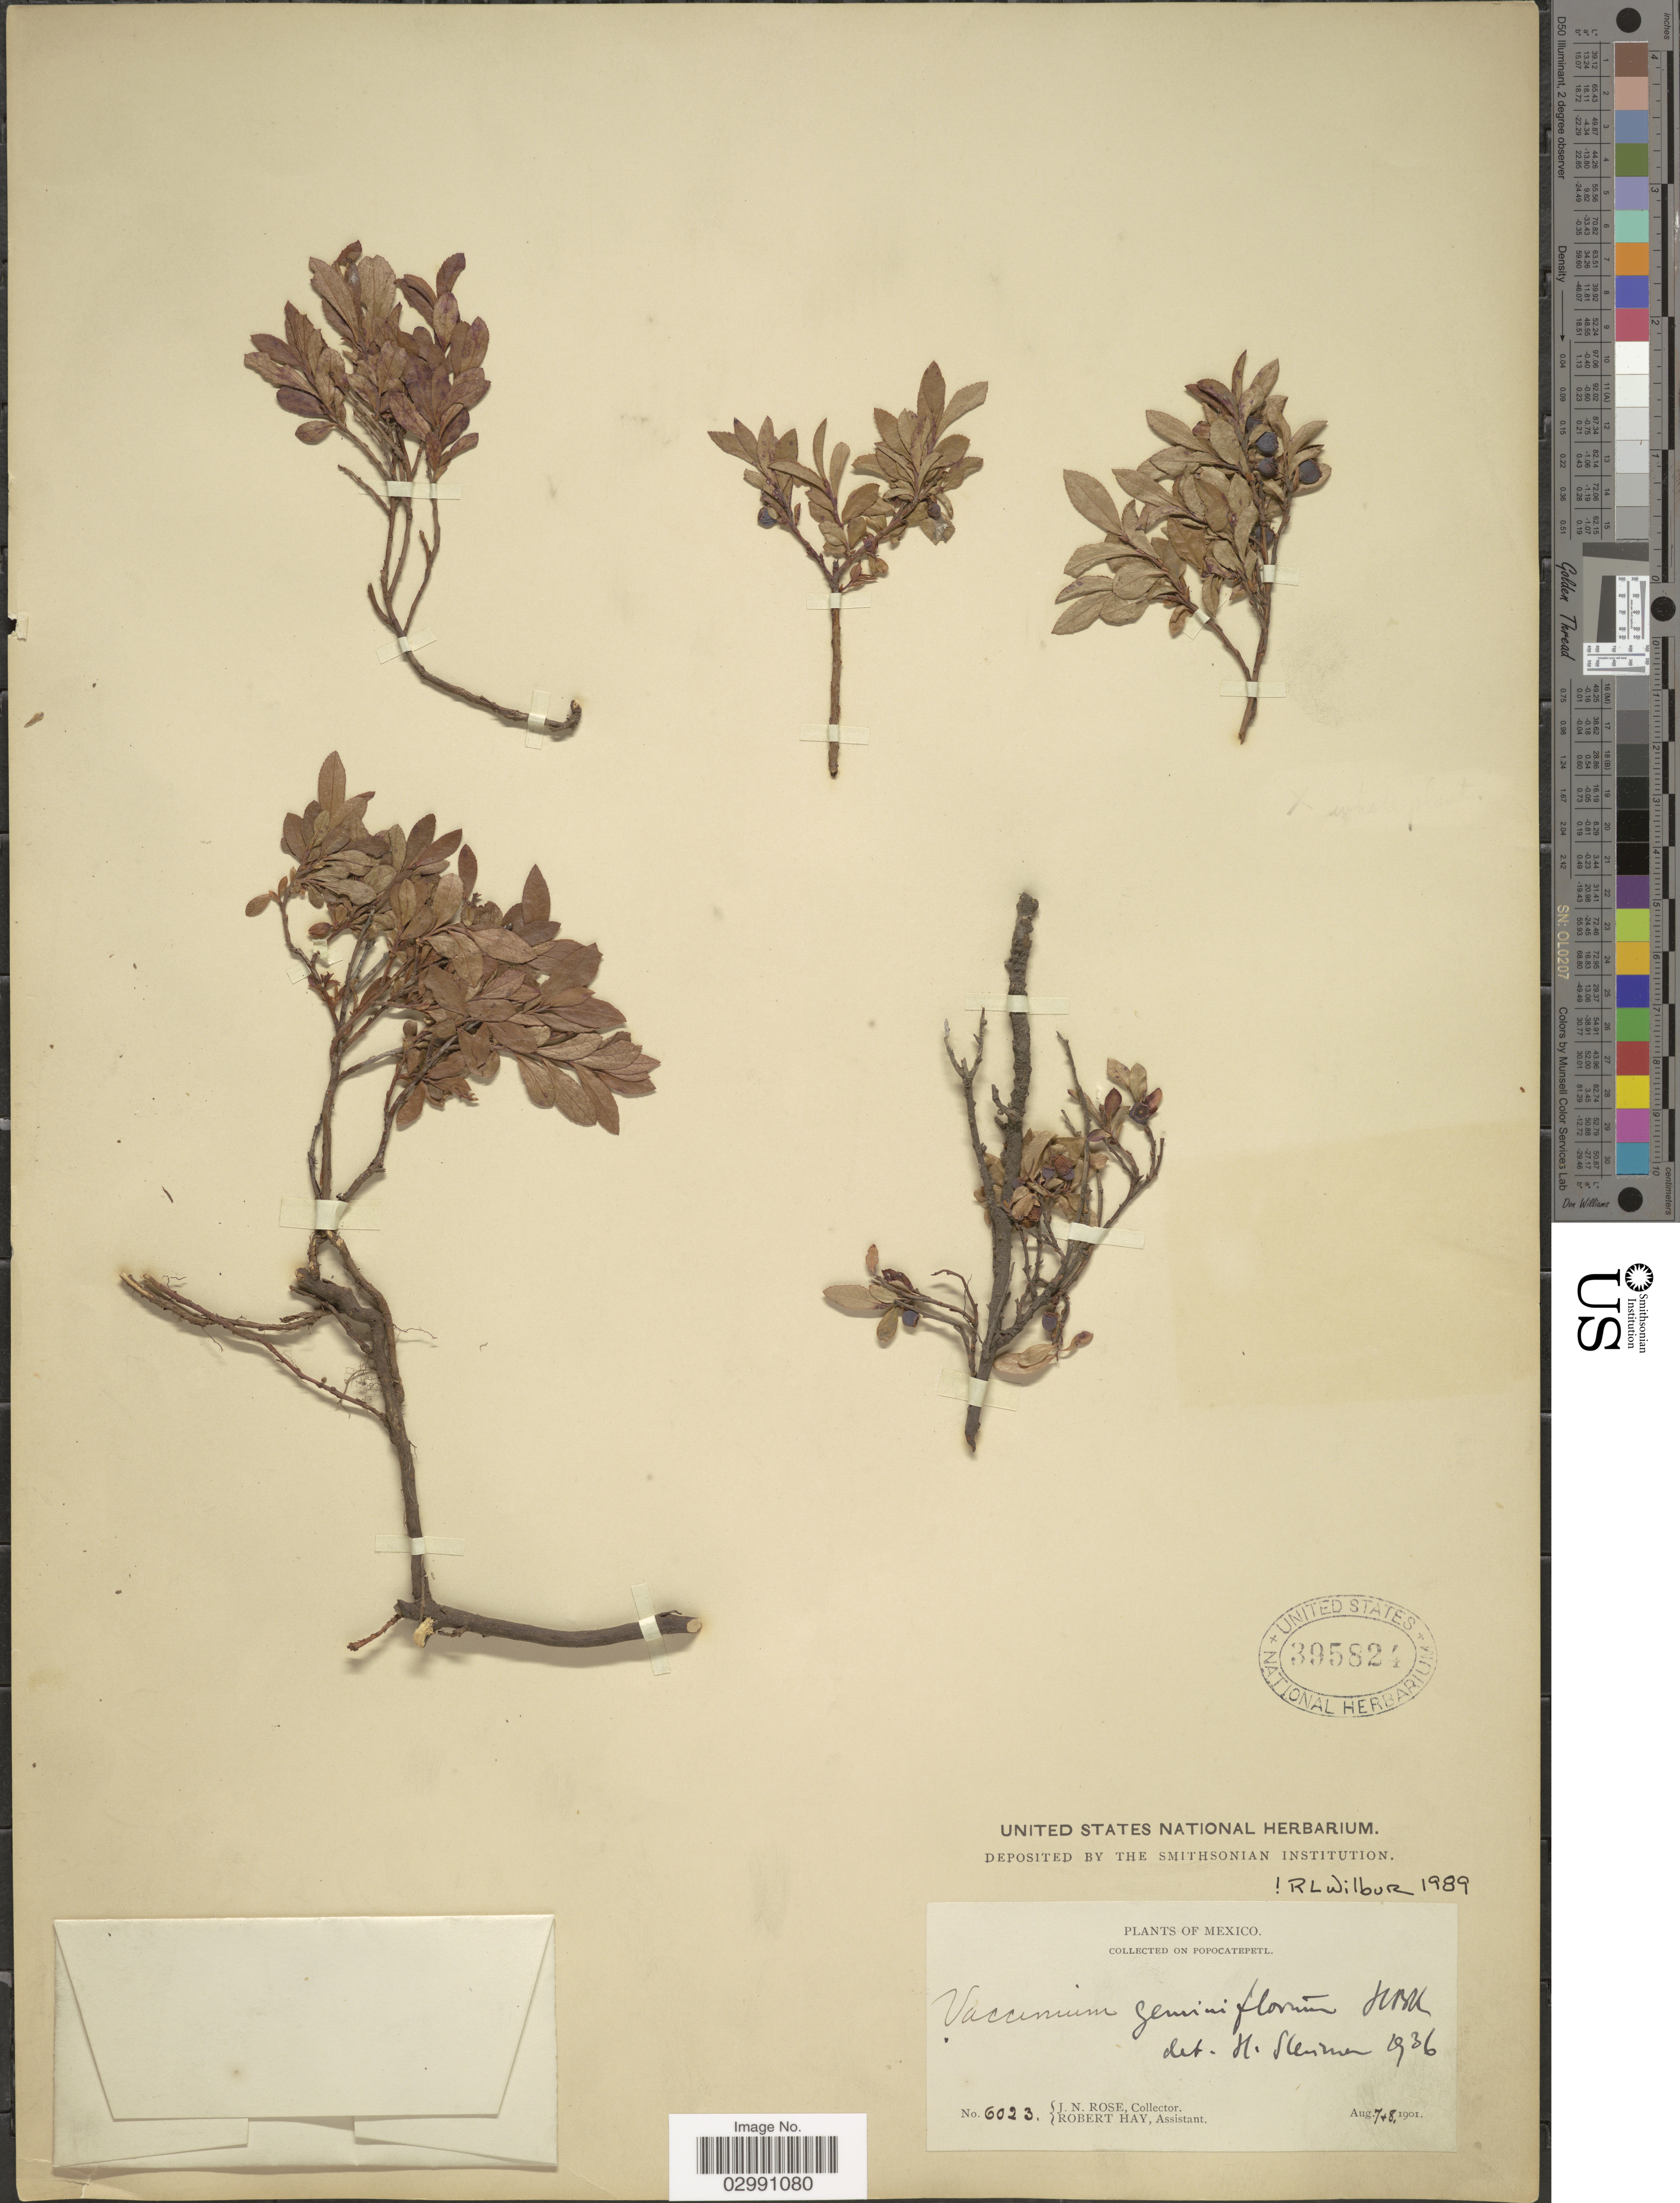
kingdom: Plantae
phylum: Tracheophyta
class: Magnoliopsida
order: Ericales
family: Ericaceae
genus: Vaccinium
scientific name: Vaccinium geminiflorum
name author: Kunth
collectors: J. N. Rose & R. H. Hay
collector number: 6023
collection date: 1901-08-07/1901-08-08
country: Mexico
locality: Popocatepetl.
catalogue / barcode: US 395824